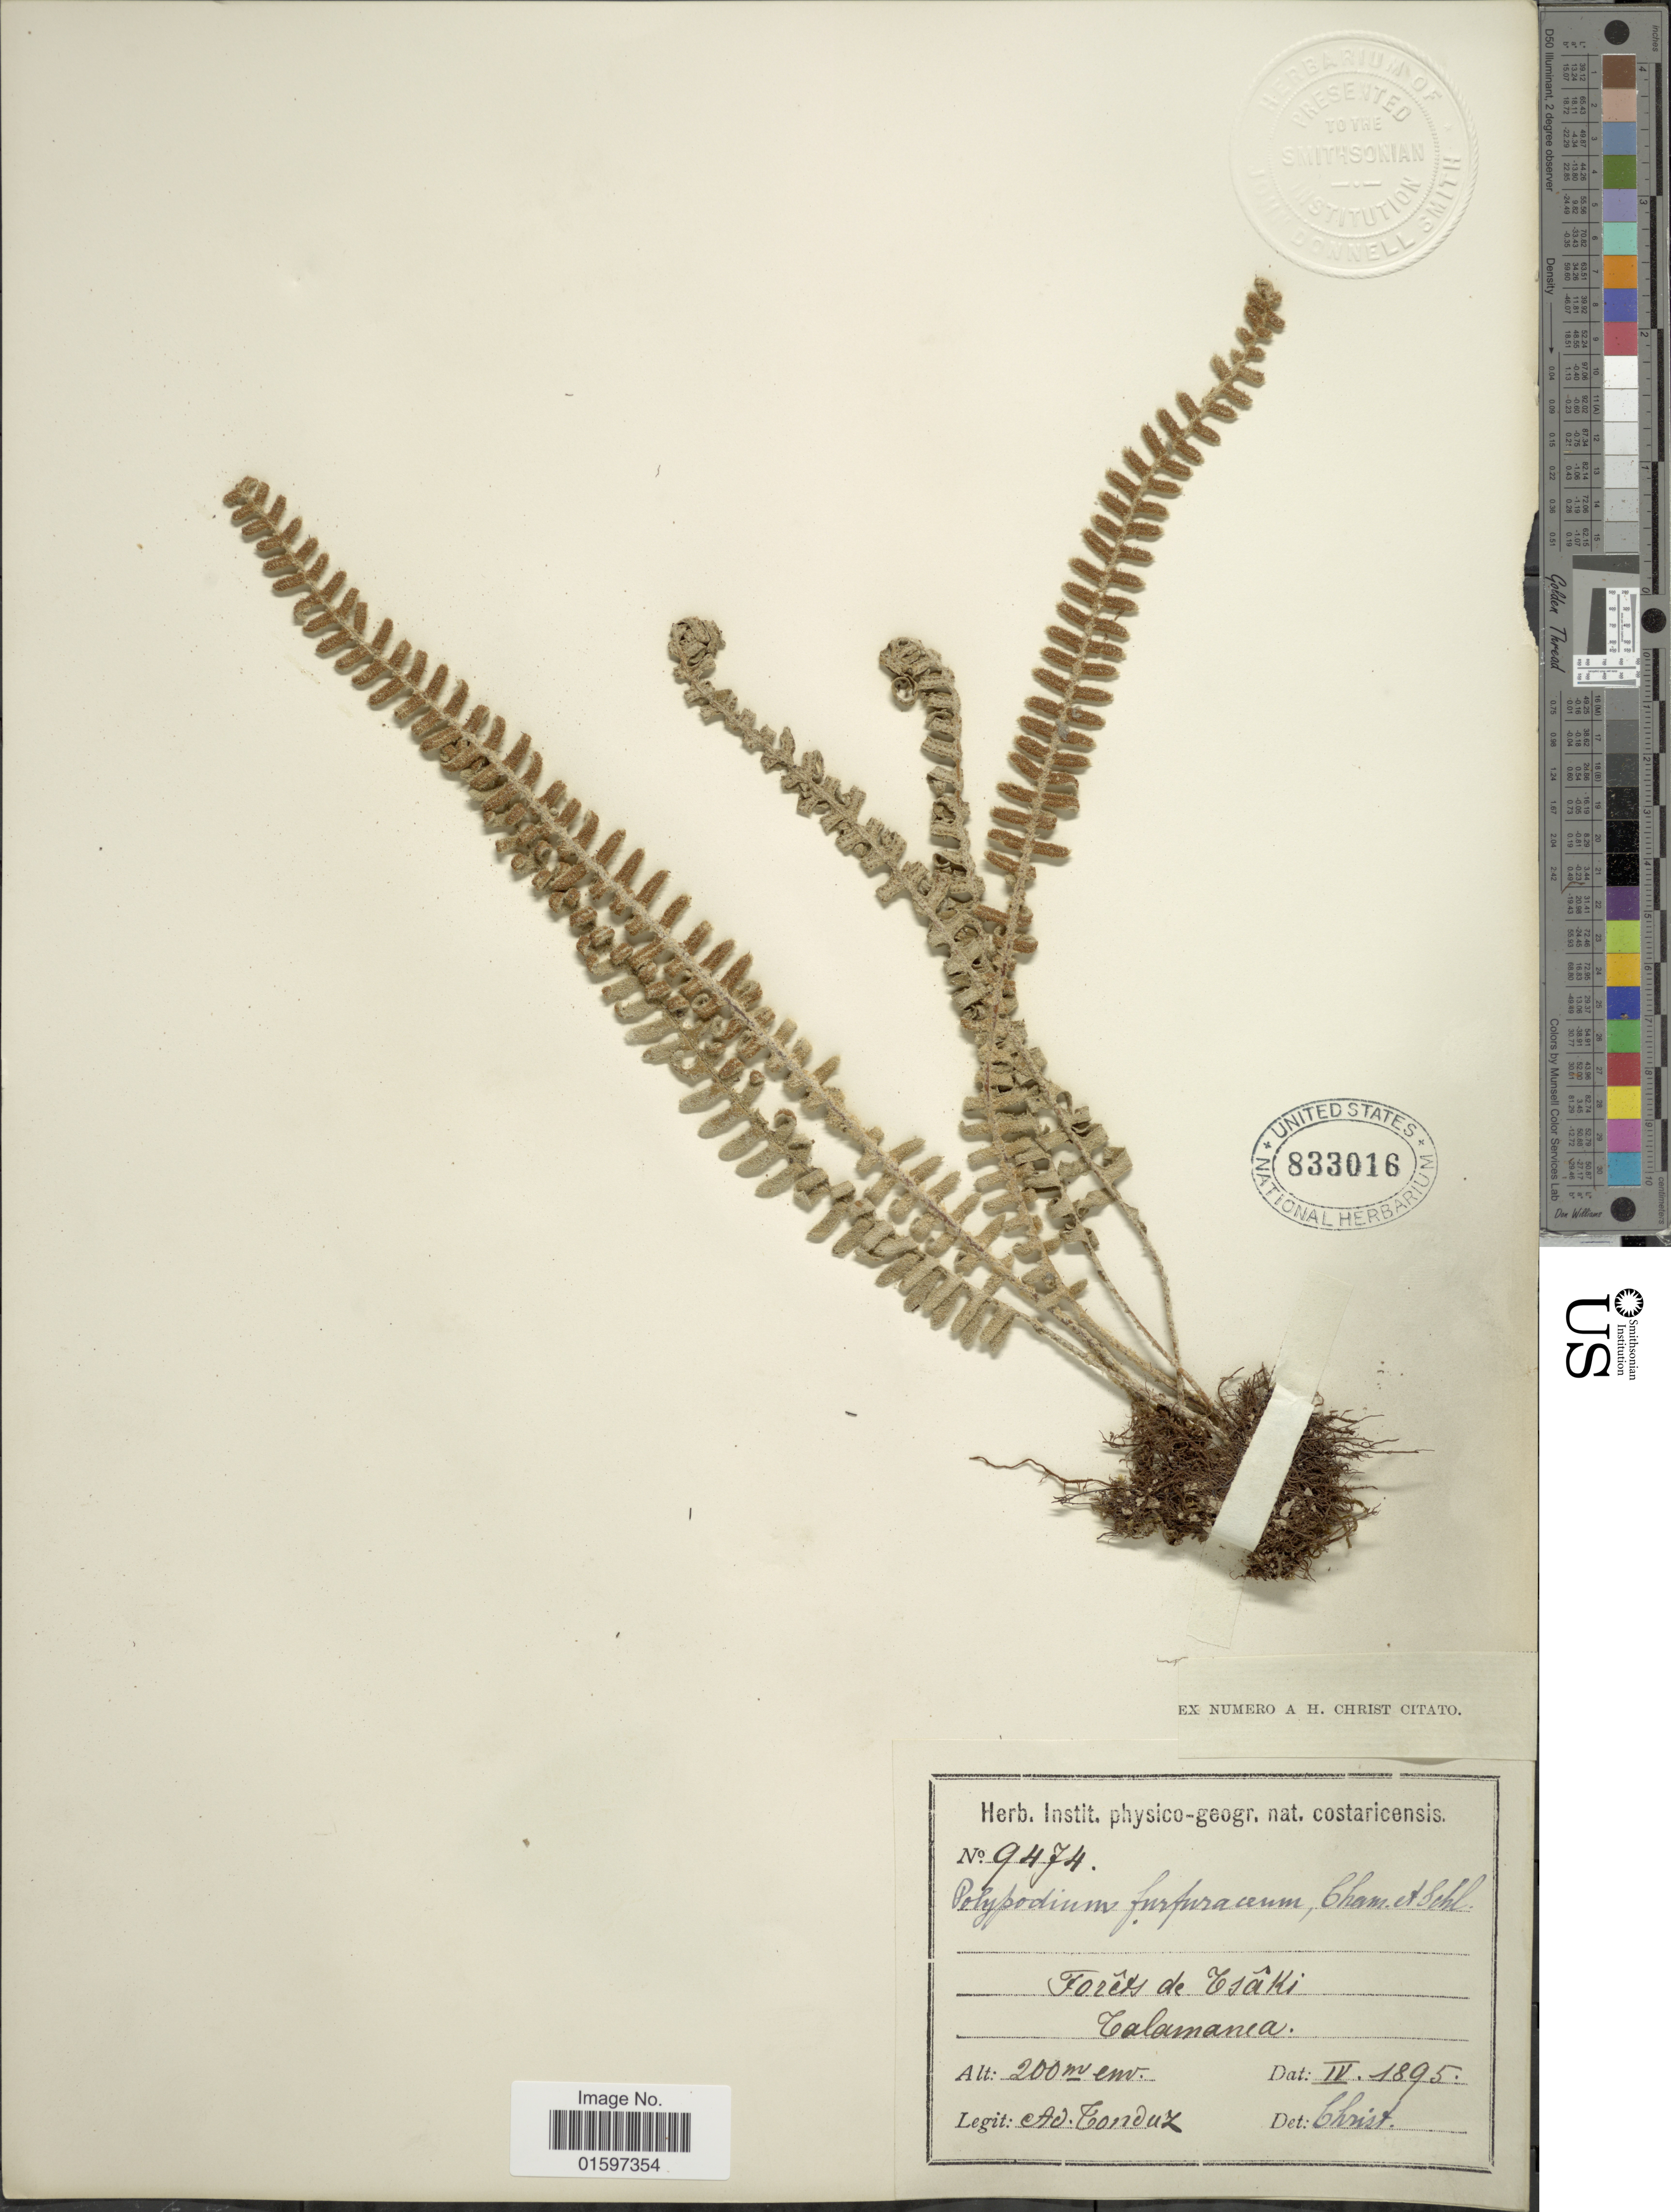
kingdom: Plantae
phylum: Tracheophyta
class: Polypodiopsida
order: Polypodiales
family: Polypodiaceae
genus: Pleopeltis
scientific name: Pleopeltis furfuracea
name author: (Schltdl. & Cham.) A.R. Sm. & Tejero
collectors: A. Tonduz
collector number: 9474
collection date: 1895-05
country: Costa Rica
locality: Forêts de Isâaki, Calamanca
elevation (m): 200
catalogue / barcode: US 833016